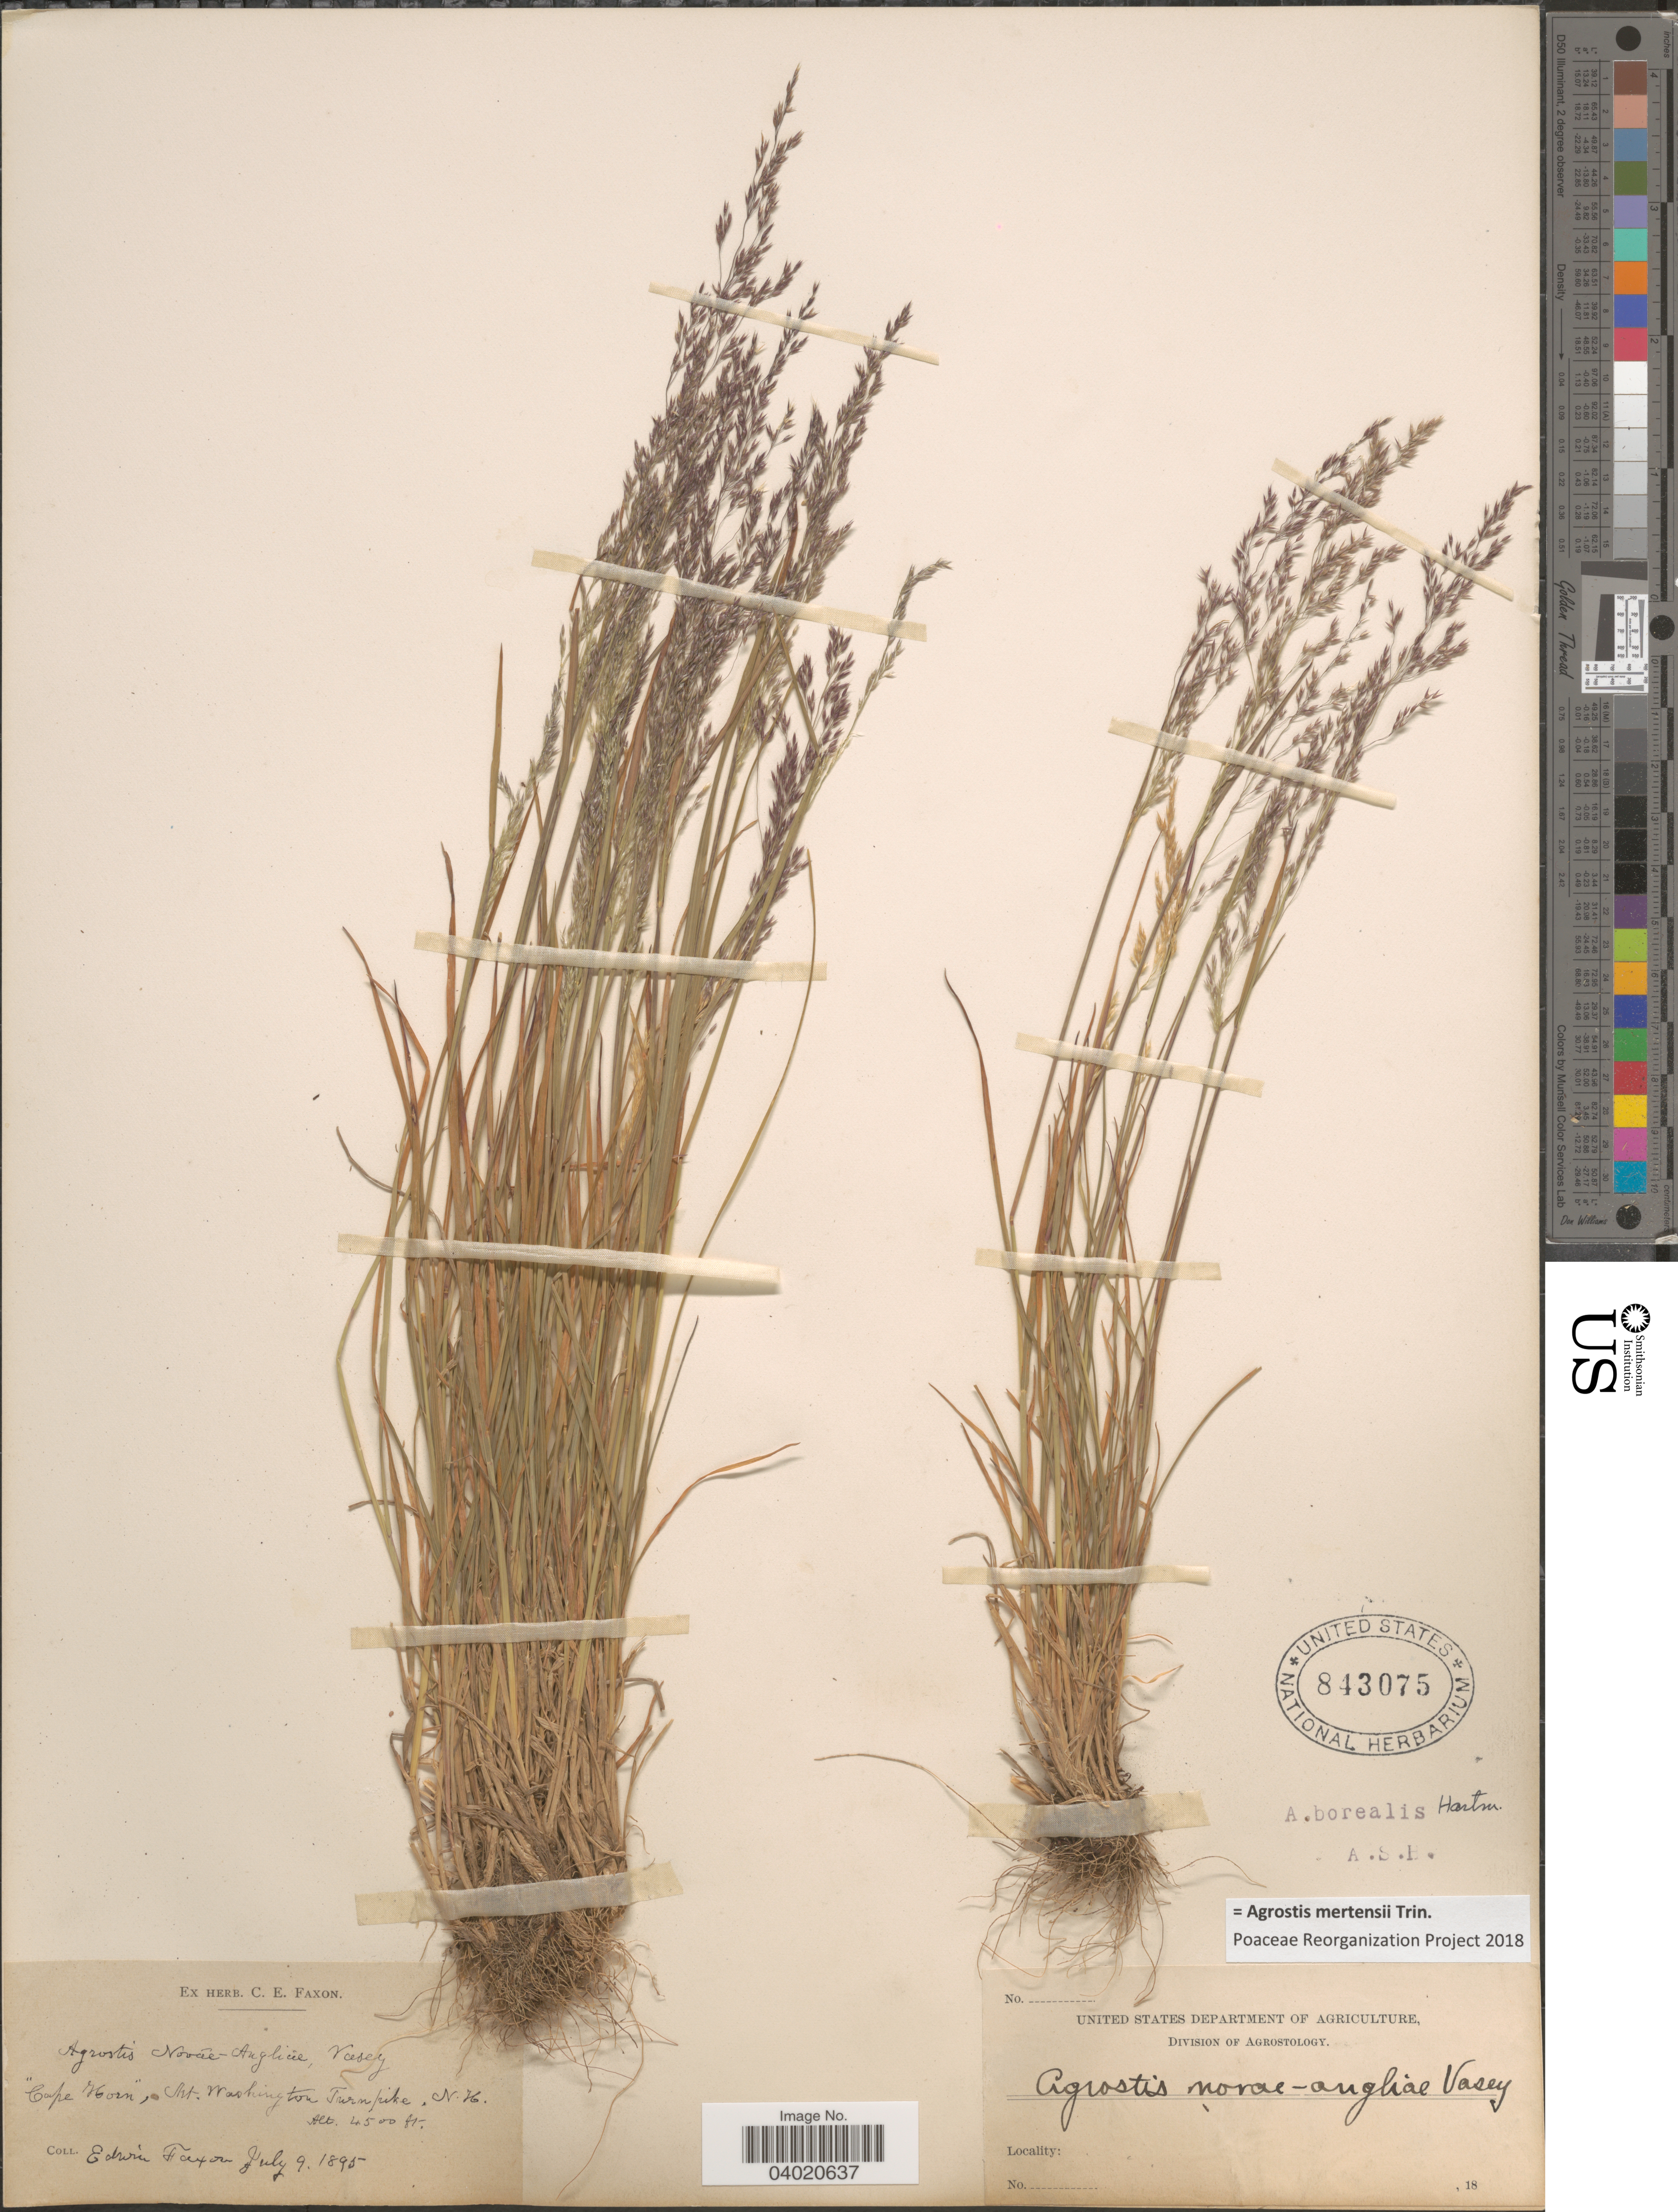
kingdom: Plantae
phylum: Tracheophyta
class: Liliopsida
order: Poales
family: Poaceae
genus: Agrostis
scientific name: Agrostis mertensii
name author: Trin.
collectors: E. Faxon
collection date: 1895-07-09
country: United States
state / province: New Hampshire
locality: Cape Horn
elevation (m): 1372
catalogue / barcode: US 843075